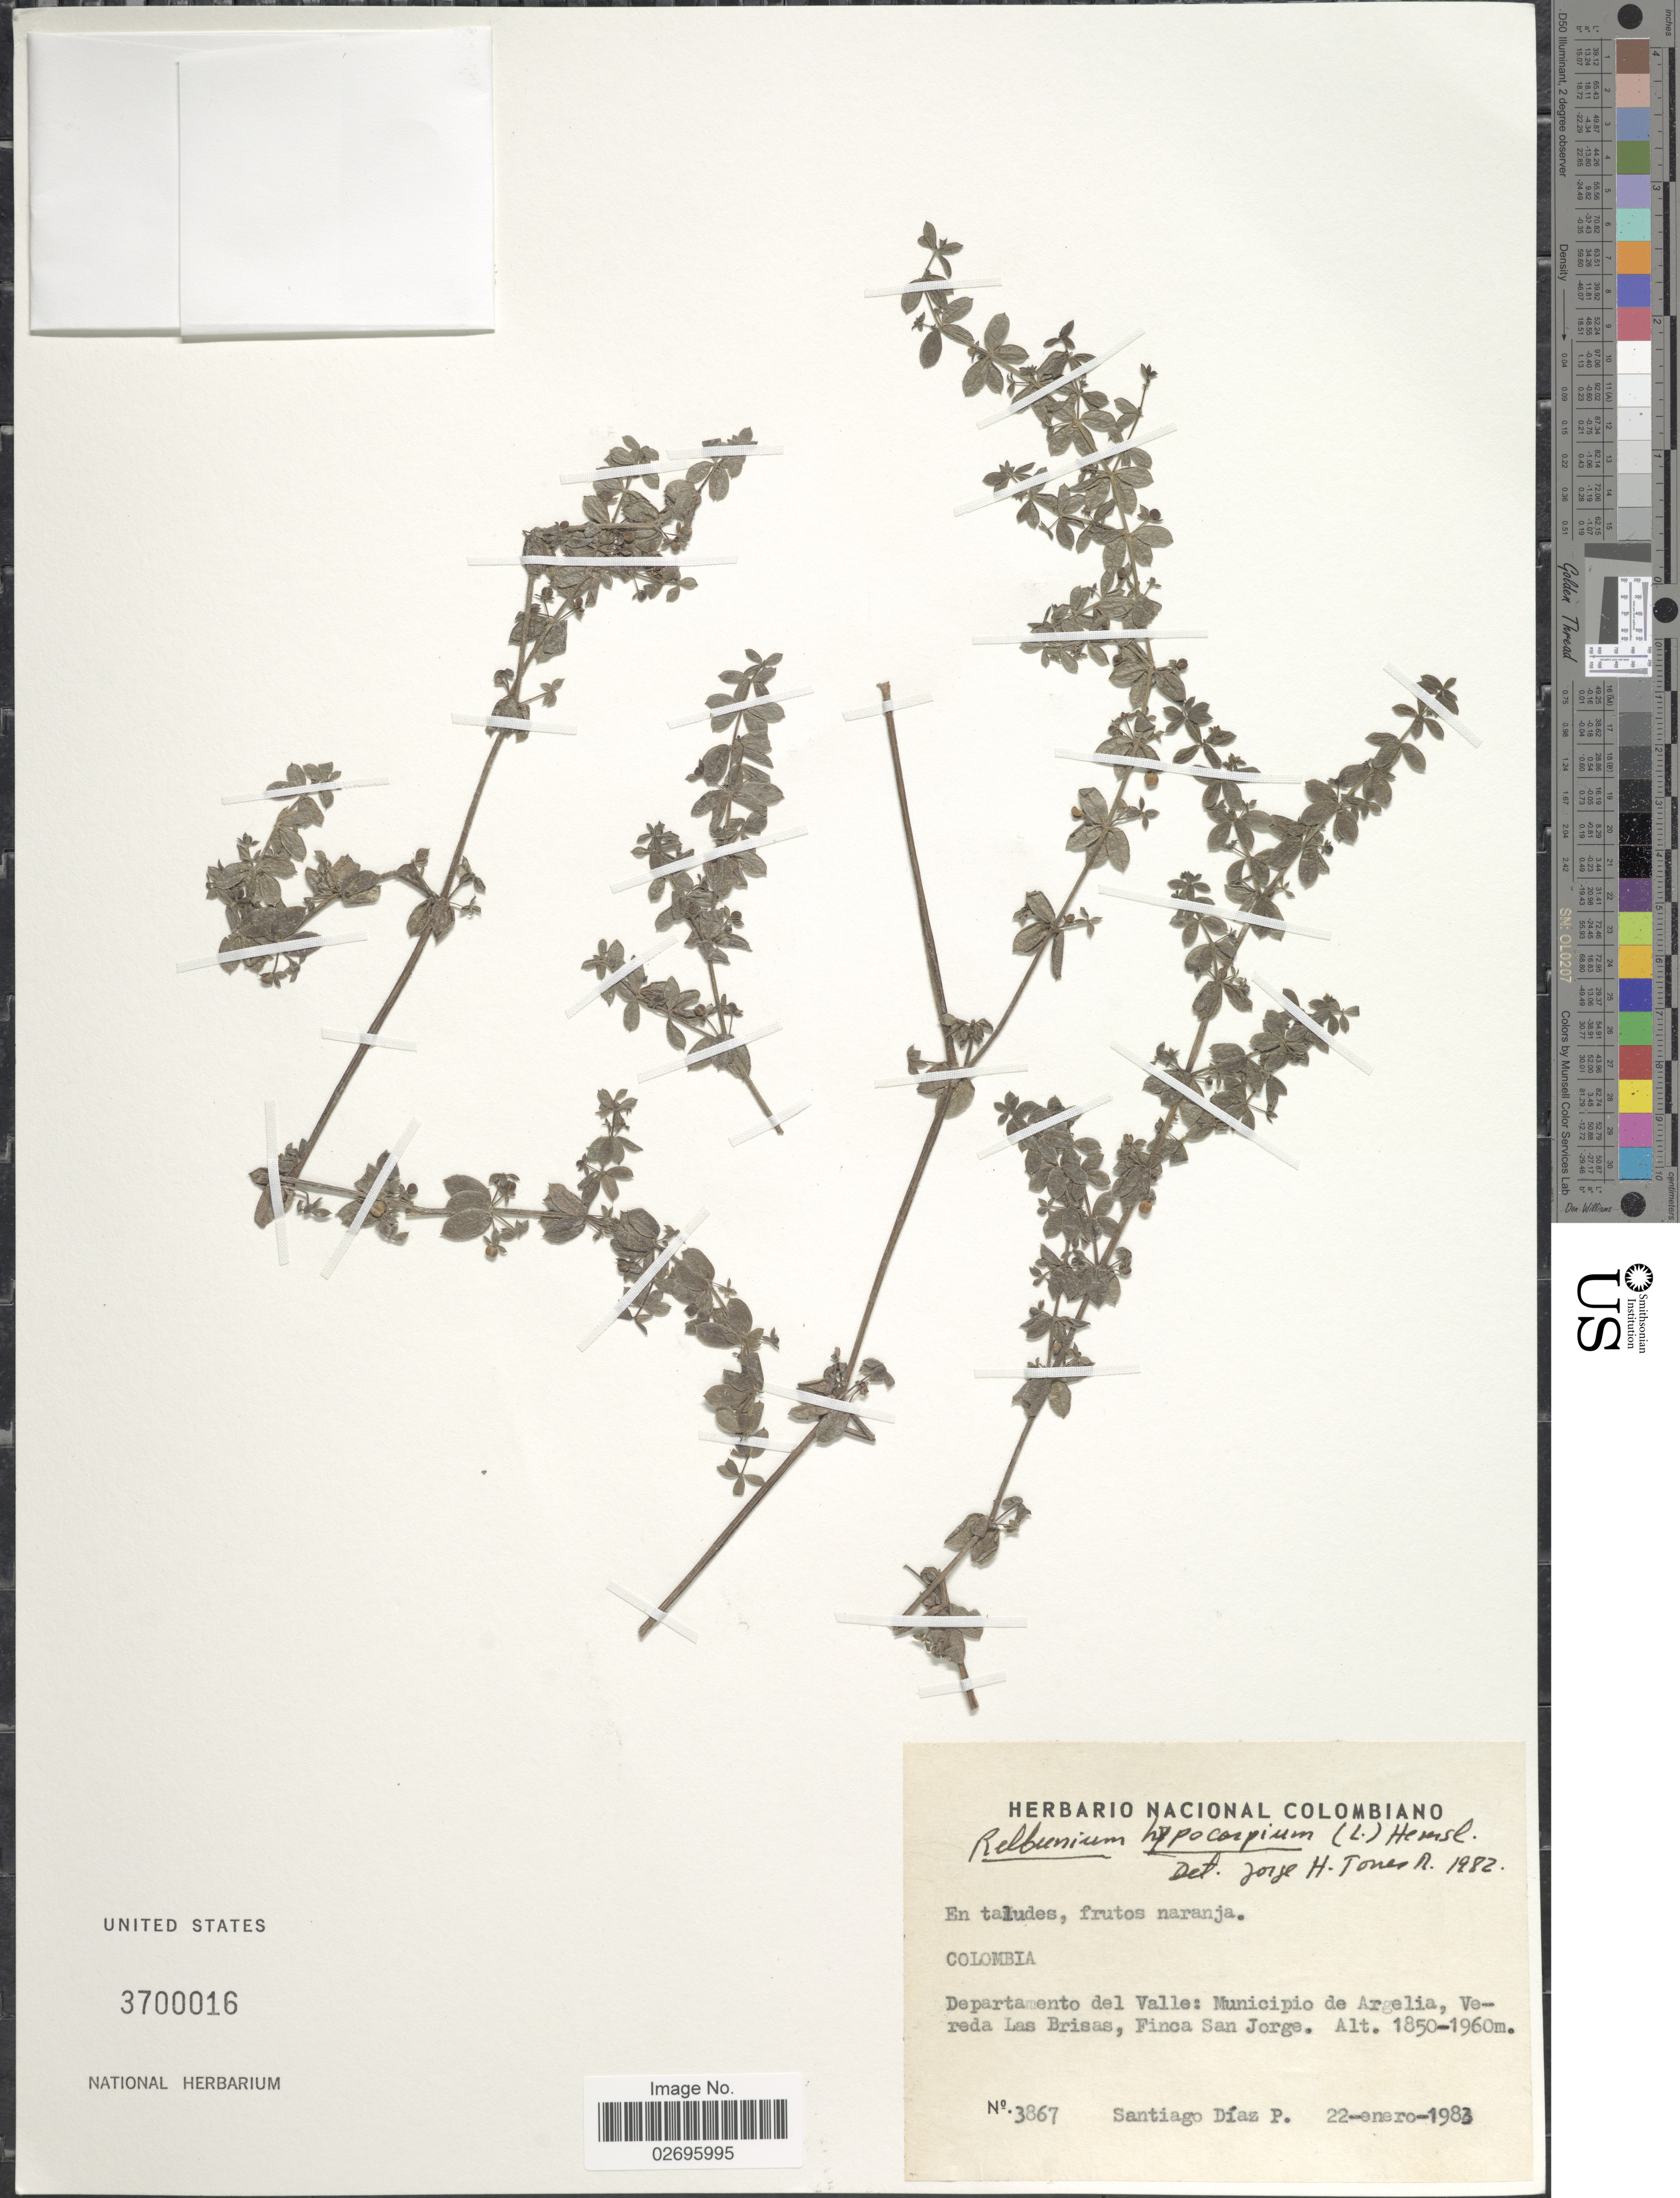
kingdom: Plantae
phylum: Tracheophyta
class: Magnoliopsida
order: Gentianales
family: Rubiaceae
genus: Galium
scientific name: Galium hypocarpium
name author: (L.) Endl. ex Griseb.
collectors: S. Díaz Píedrahíta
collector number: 3867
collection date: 1983-01-22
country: Colombia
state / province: Valle del Cauca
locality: Departamento del Valle: Municipio de Argelia, Vereda Las Brisas, Finca San Jorge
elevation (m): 1850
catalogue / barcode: US 3700016